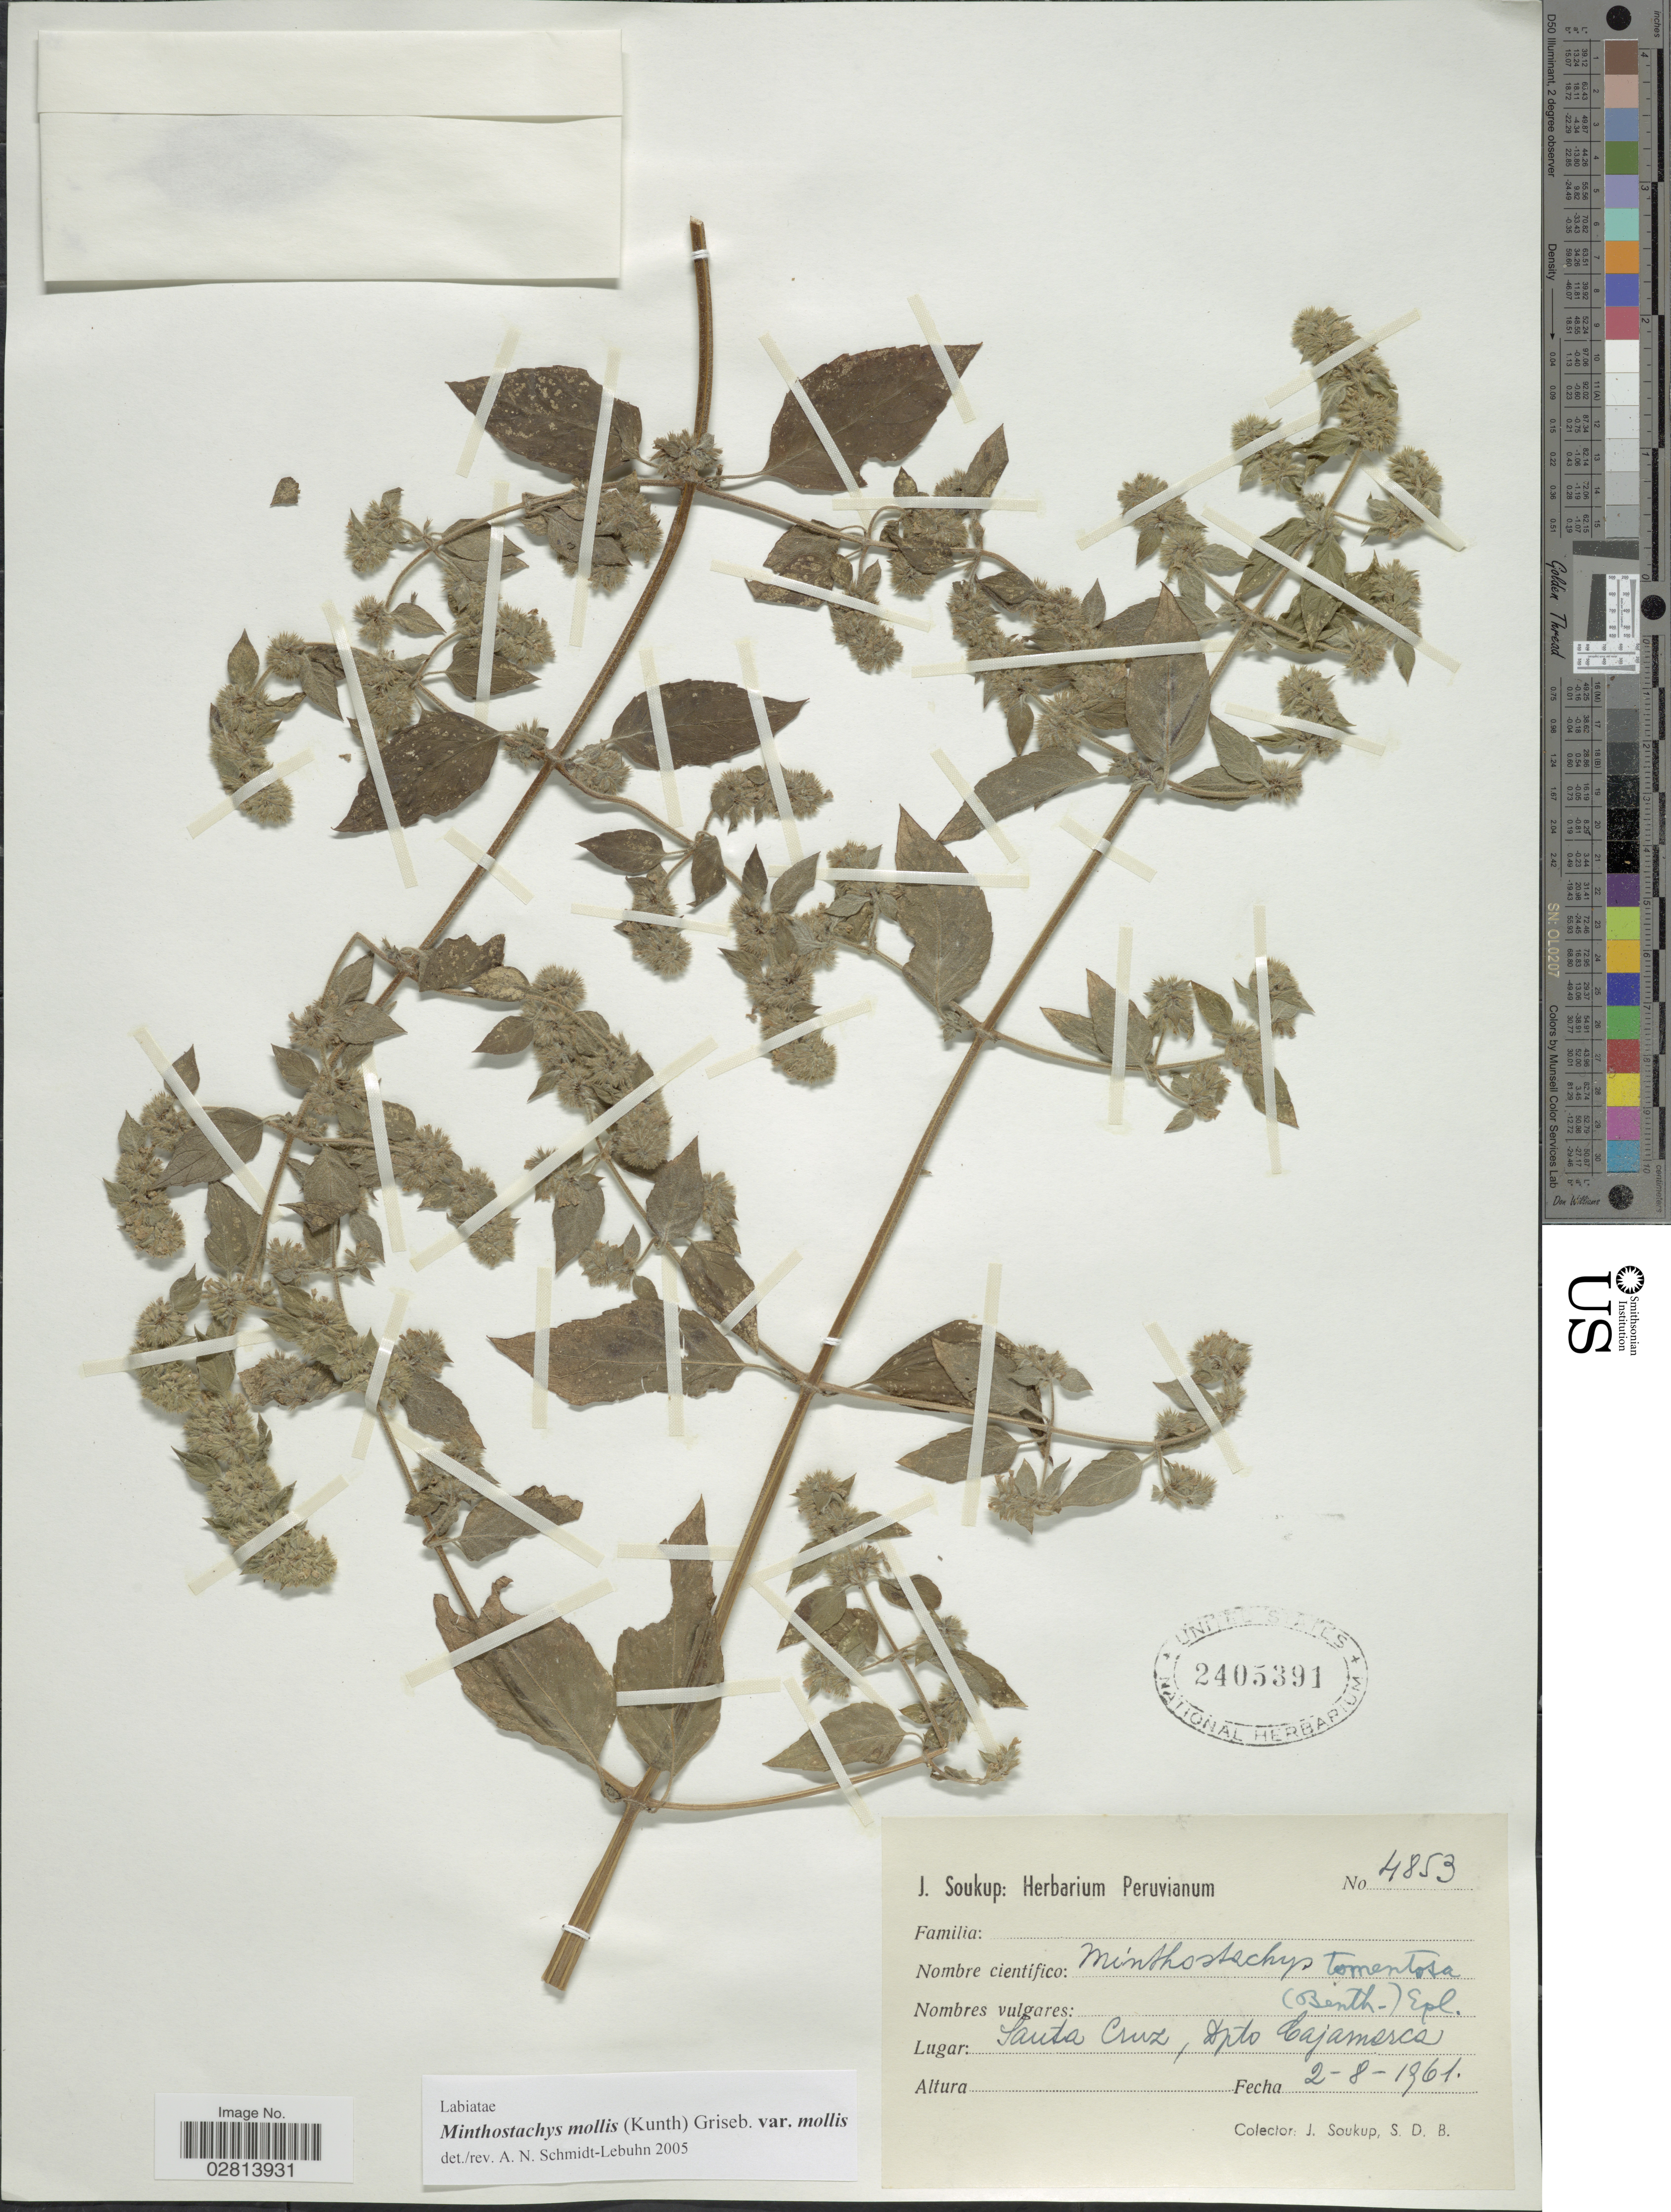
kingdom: Plantae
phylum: Tracheophyta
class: Magnoliopsida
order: Lamiales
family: Lamiaceae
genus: Minthostachys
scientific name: Minthostachys mollis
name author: (Kunth) Griseb.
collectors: J. Soukup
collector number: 4853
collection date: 1961-08-02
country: Peru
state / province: Cajamarca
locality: Santa Cruz, Dpto. Cajamarca.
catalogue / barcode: US 2405391